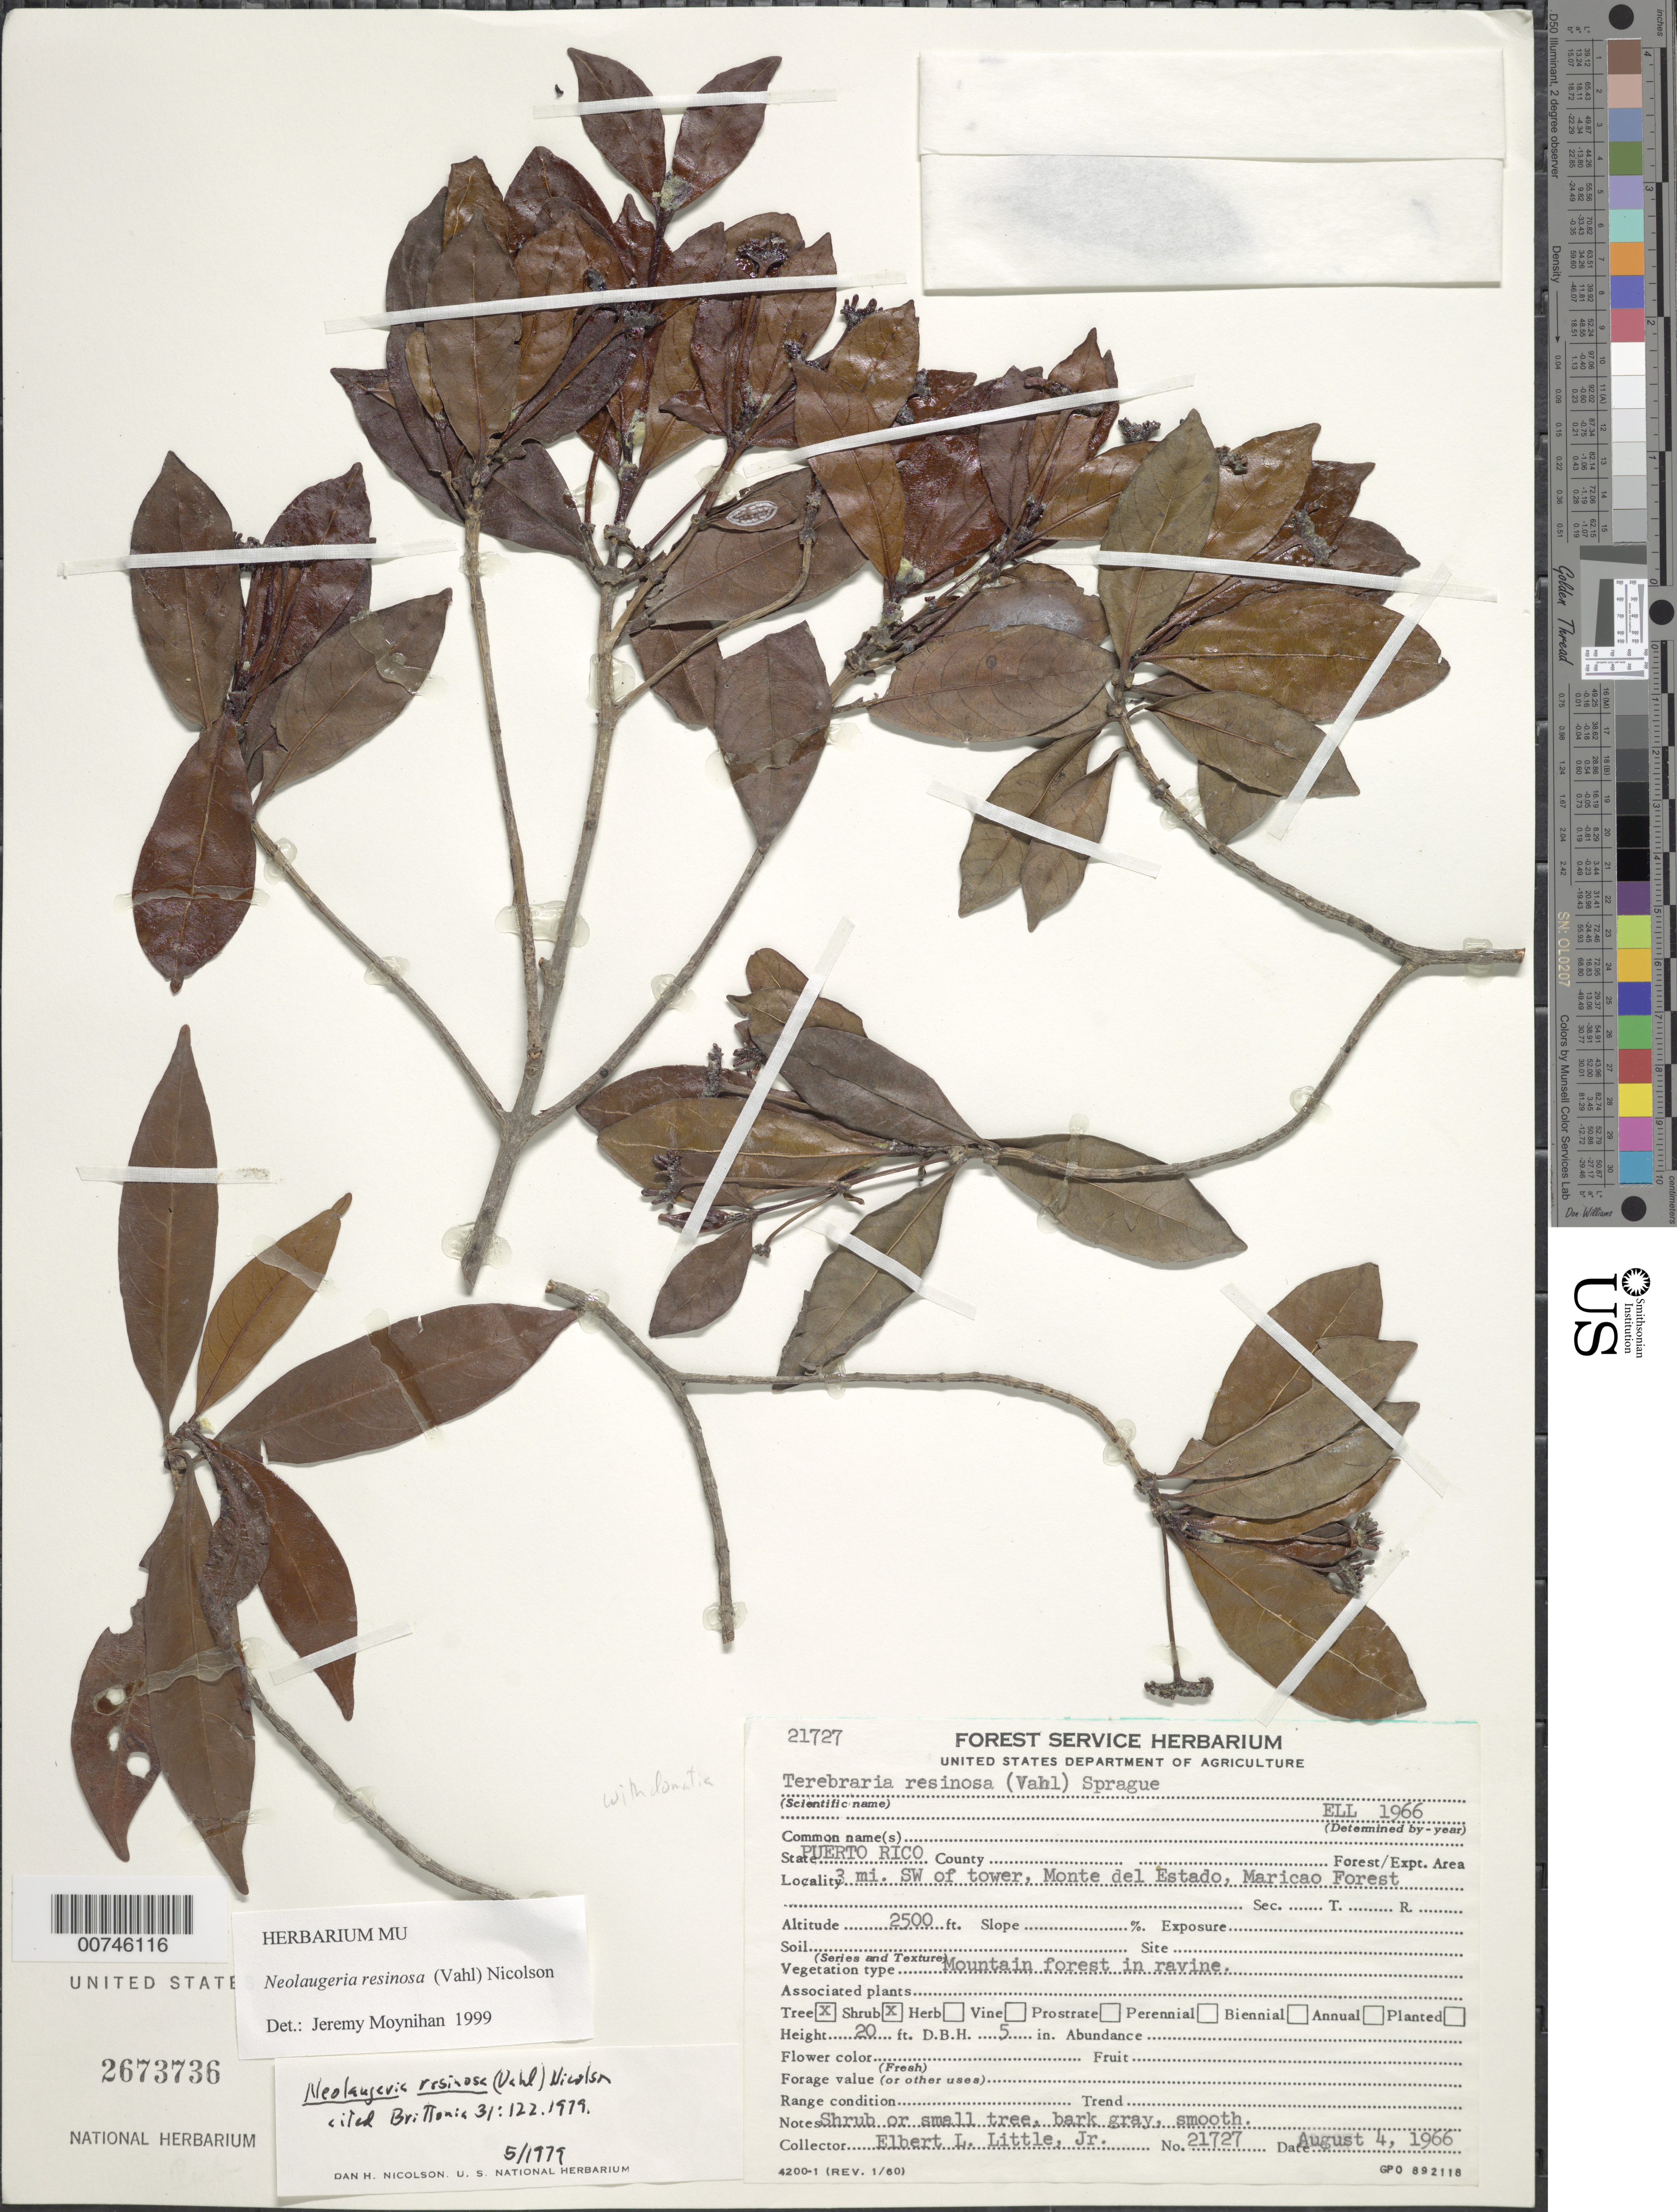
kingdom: Plantae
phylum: Tracheophyta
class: Magnoliopsida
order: Gentianales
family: Rubiaceae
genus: Stenostomum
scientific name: Stenostomum resinosum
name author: (Vahl) Griseb.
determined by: Nicolson, Dan H.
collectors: E. L. Little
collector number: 21727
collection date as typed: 04 Aug 1966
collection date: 1966-08-04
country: Puerto Rico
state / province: Maricao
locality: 3 miles SW of tower, Monte del estado, Maricao Forest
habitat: Mountain forest in ravine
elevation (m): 762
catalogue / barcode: US 2673736